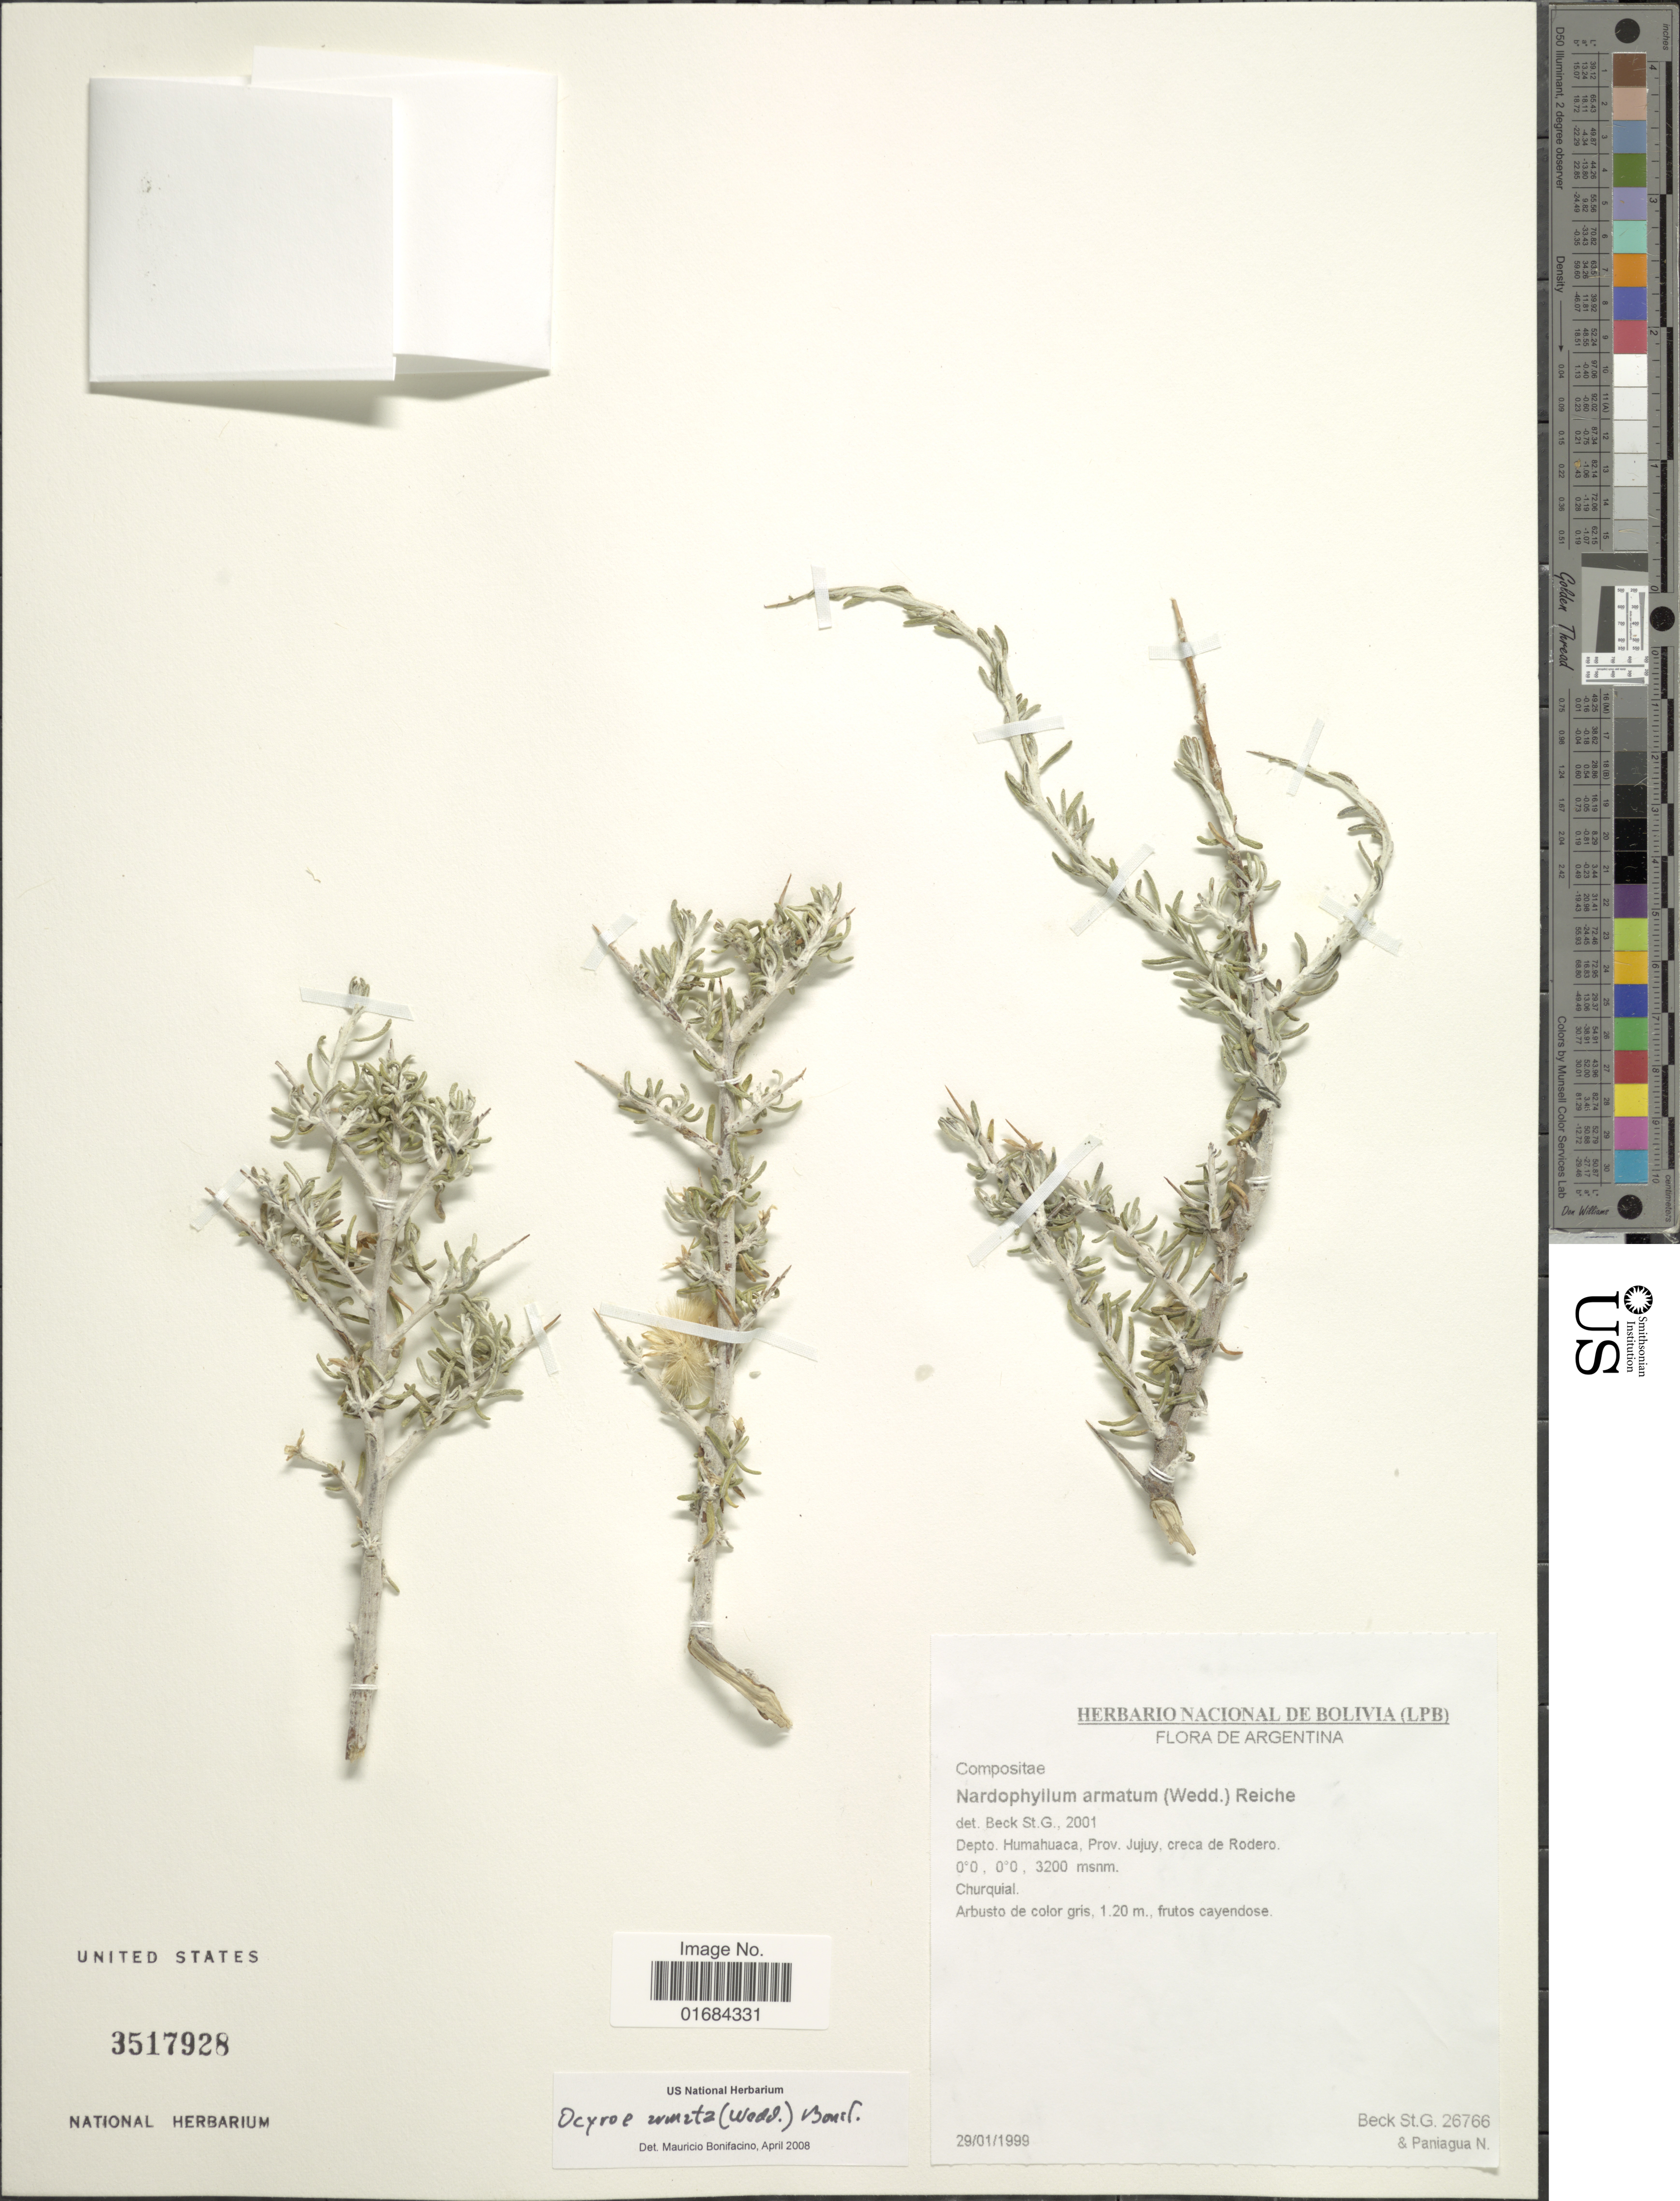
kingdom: Plantae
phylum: Tracheophyta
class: Magnoliopsida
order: Asterales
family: Asteraceae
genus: Ocyroe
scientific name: Ocyroe armata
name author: (Wedd.) Bonif.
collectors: S. G. Beck & N. Paniagua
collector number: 26766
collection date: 1999-01-29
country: Argentina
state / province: Jujuy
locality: Depto Humahuaca, Prov. Jujuy creca de Rodero.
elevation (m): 3200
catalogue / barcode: US 3517928